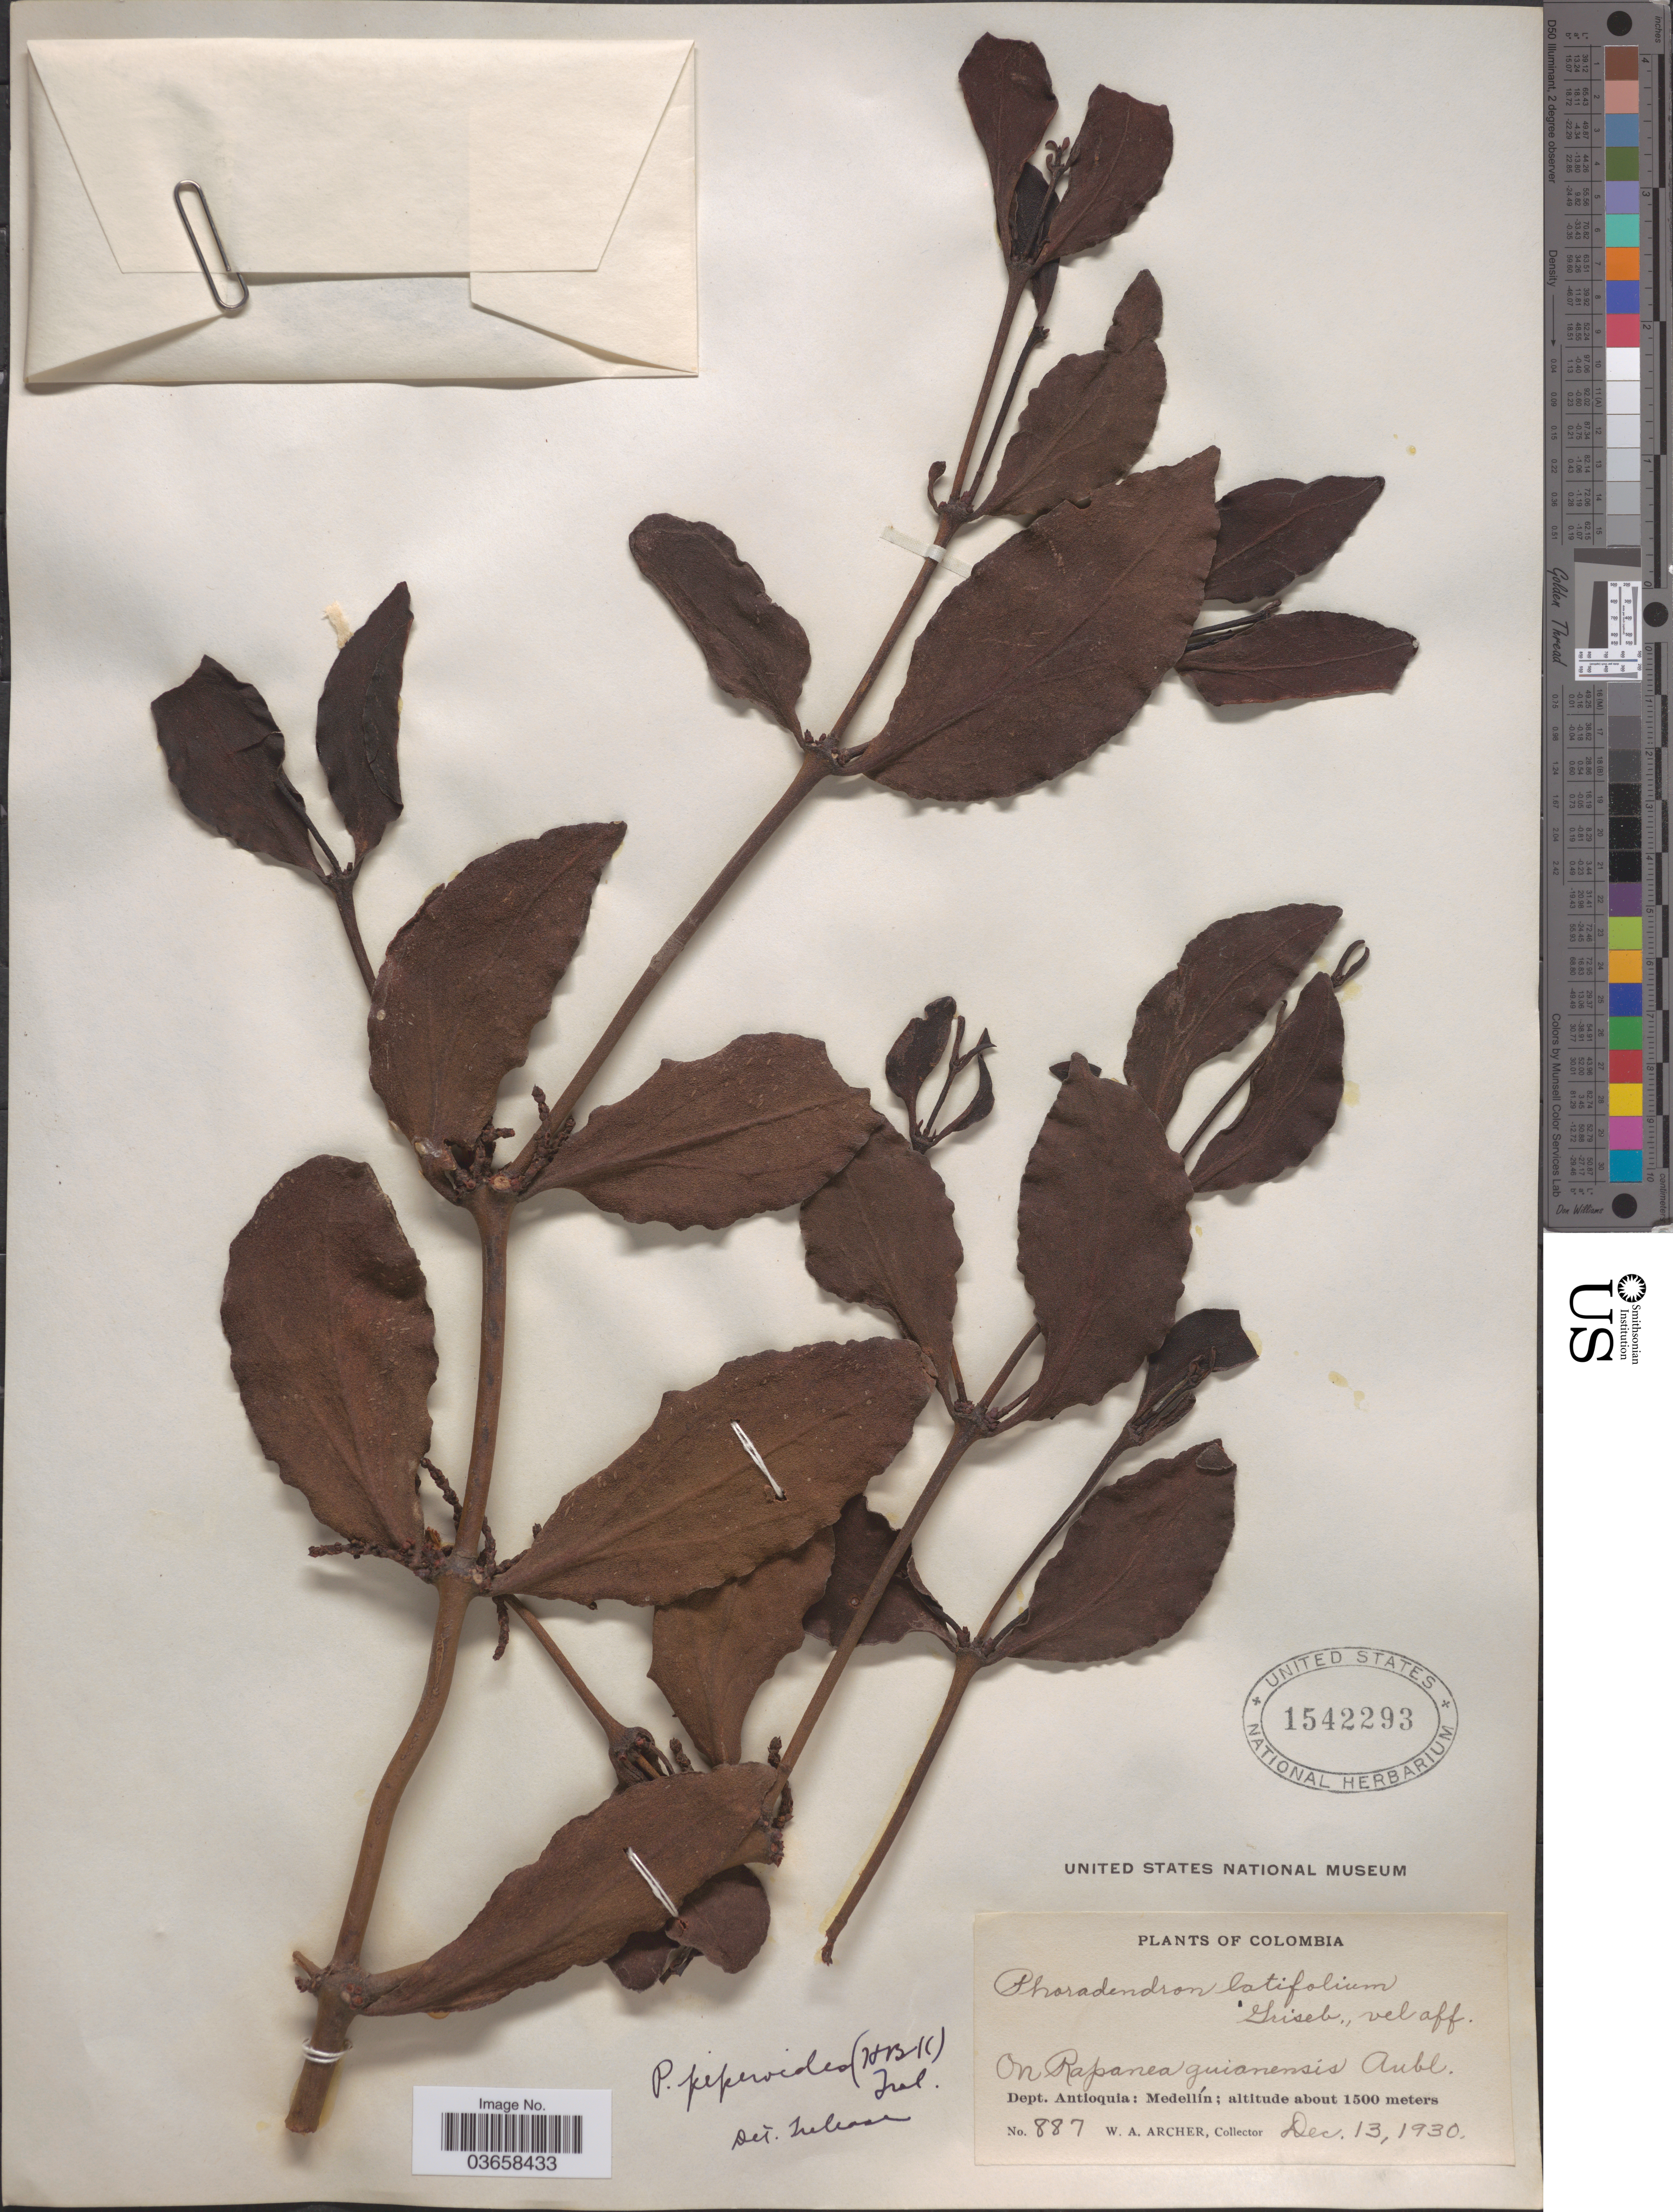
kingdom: Plantae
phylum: Tracheophyta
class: Magnoliopsida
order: Santalales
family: Viscaceae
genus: Phoradendron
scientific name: Phoradendron piperoides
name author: (Kunth) Trel.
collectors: W. Archer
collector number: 887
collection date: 1930-12-13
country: Colombia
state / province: Antioquia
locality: Dept. Antioquia: Medellín.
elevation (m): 1500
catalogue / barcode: US 1542293